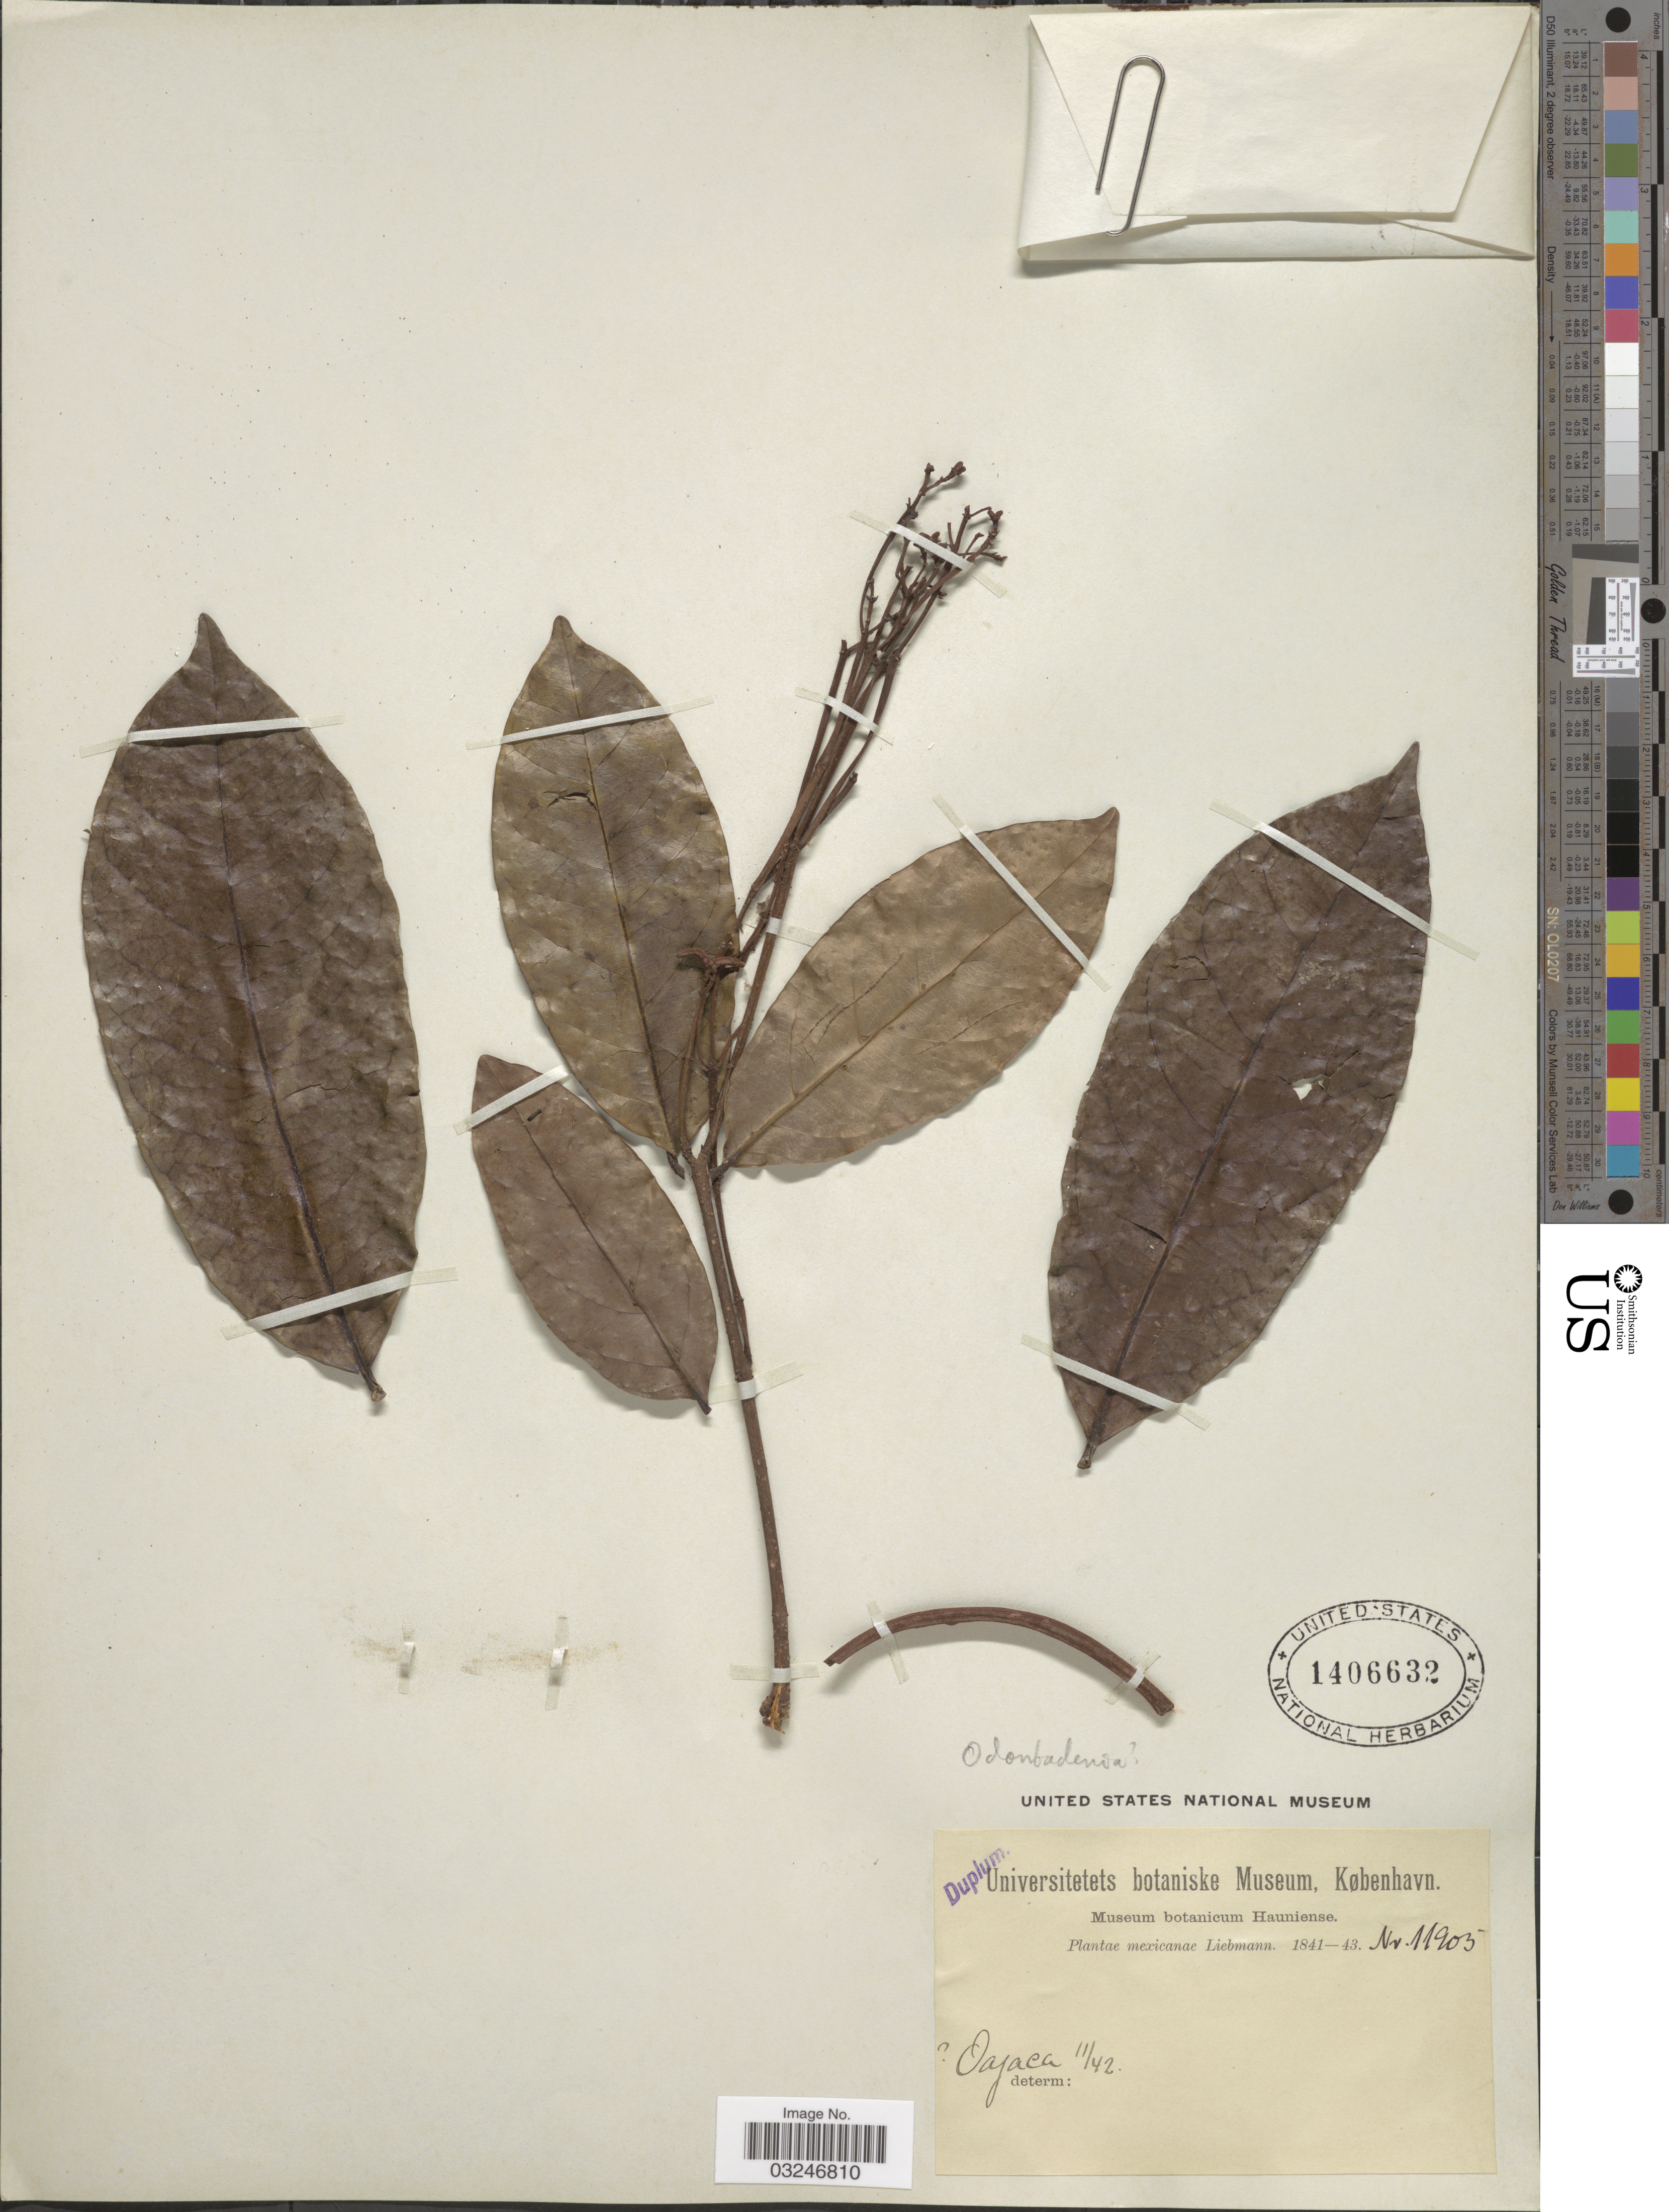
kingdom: Plantae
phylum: Tracheophyta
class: Magnoliopsida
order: Gentianales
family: Apocynaceae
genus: Odontadenia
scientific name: Odontadenia puncticulosa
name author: (Rich.) Pulle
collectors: Liebmann, --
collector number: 11905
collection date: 1842-11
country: Mexico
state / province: Oaxaca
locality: Oajaca.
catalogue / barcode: US 1406632